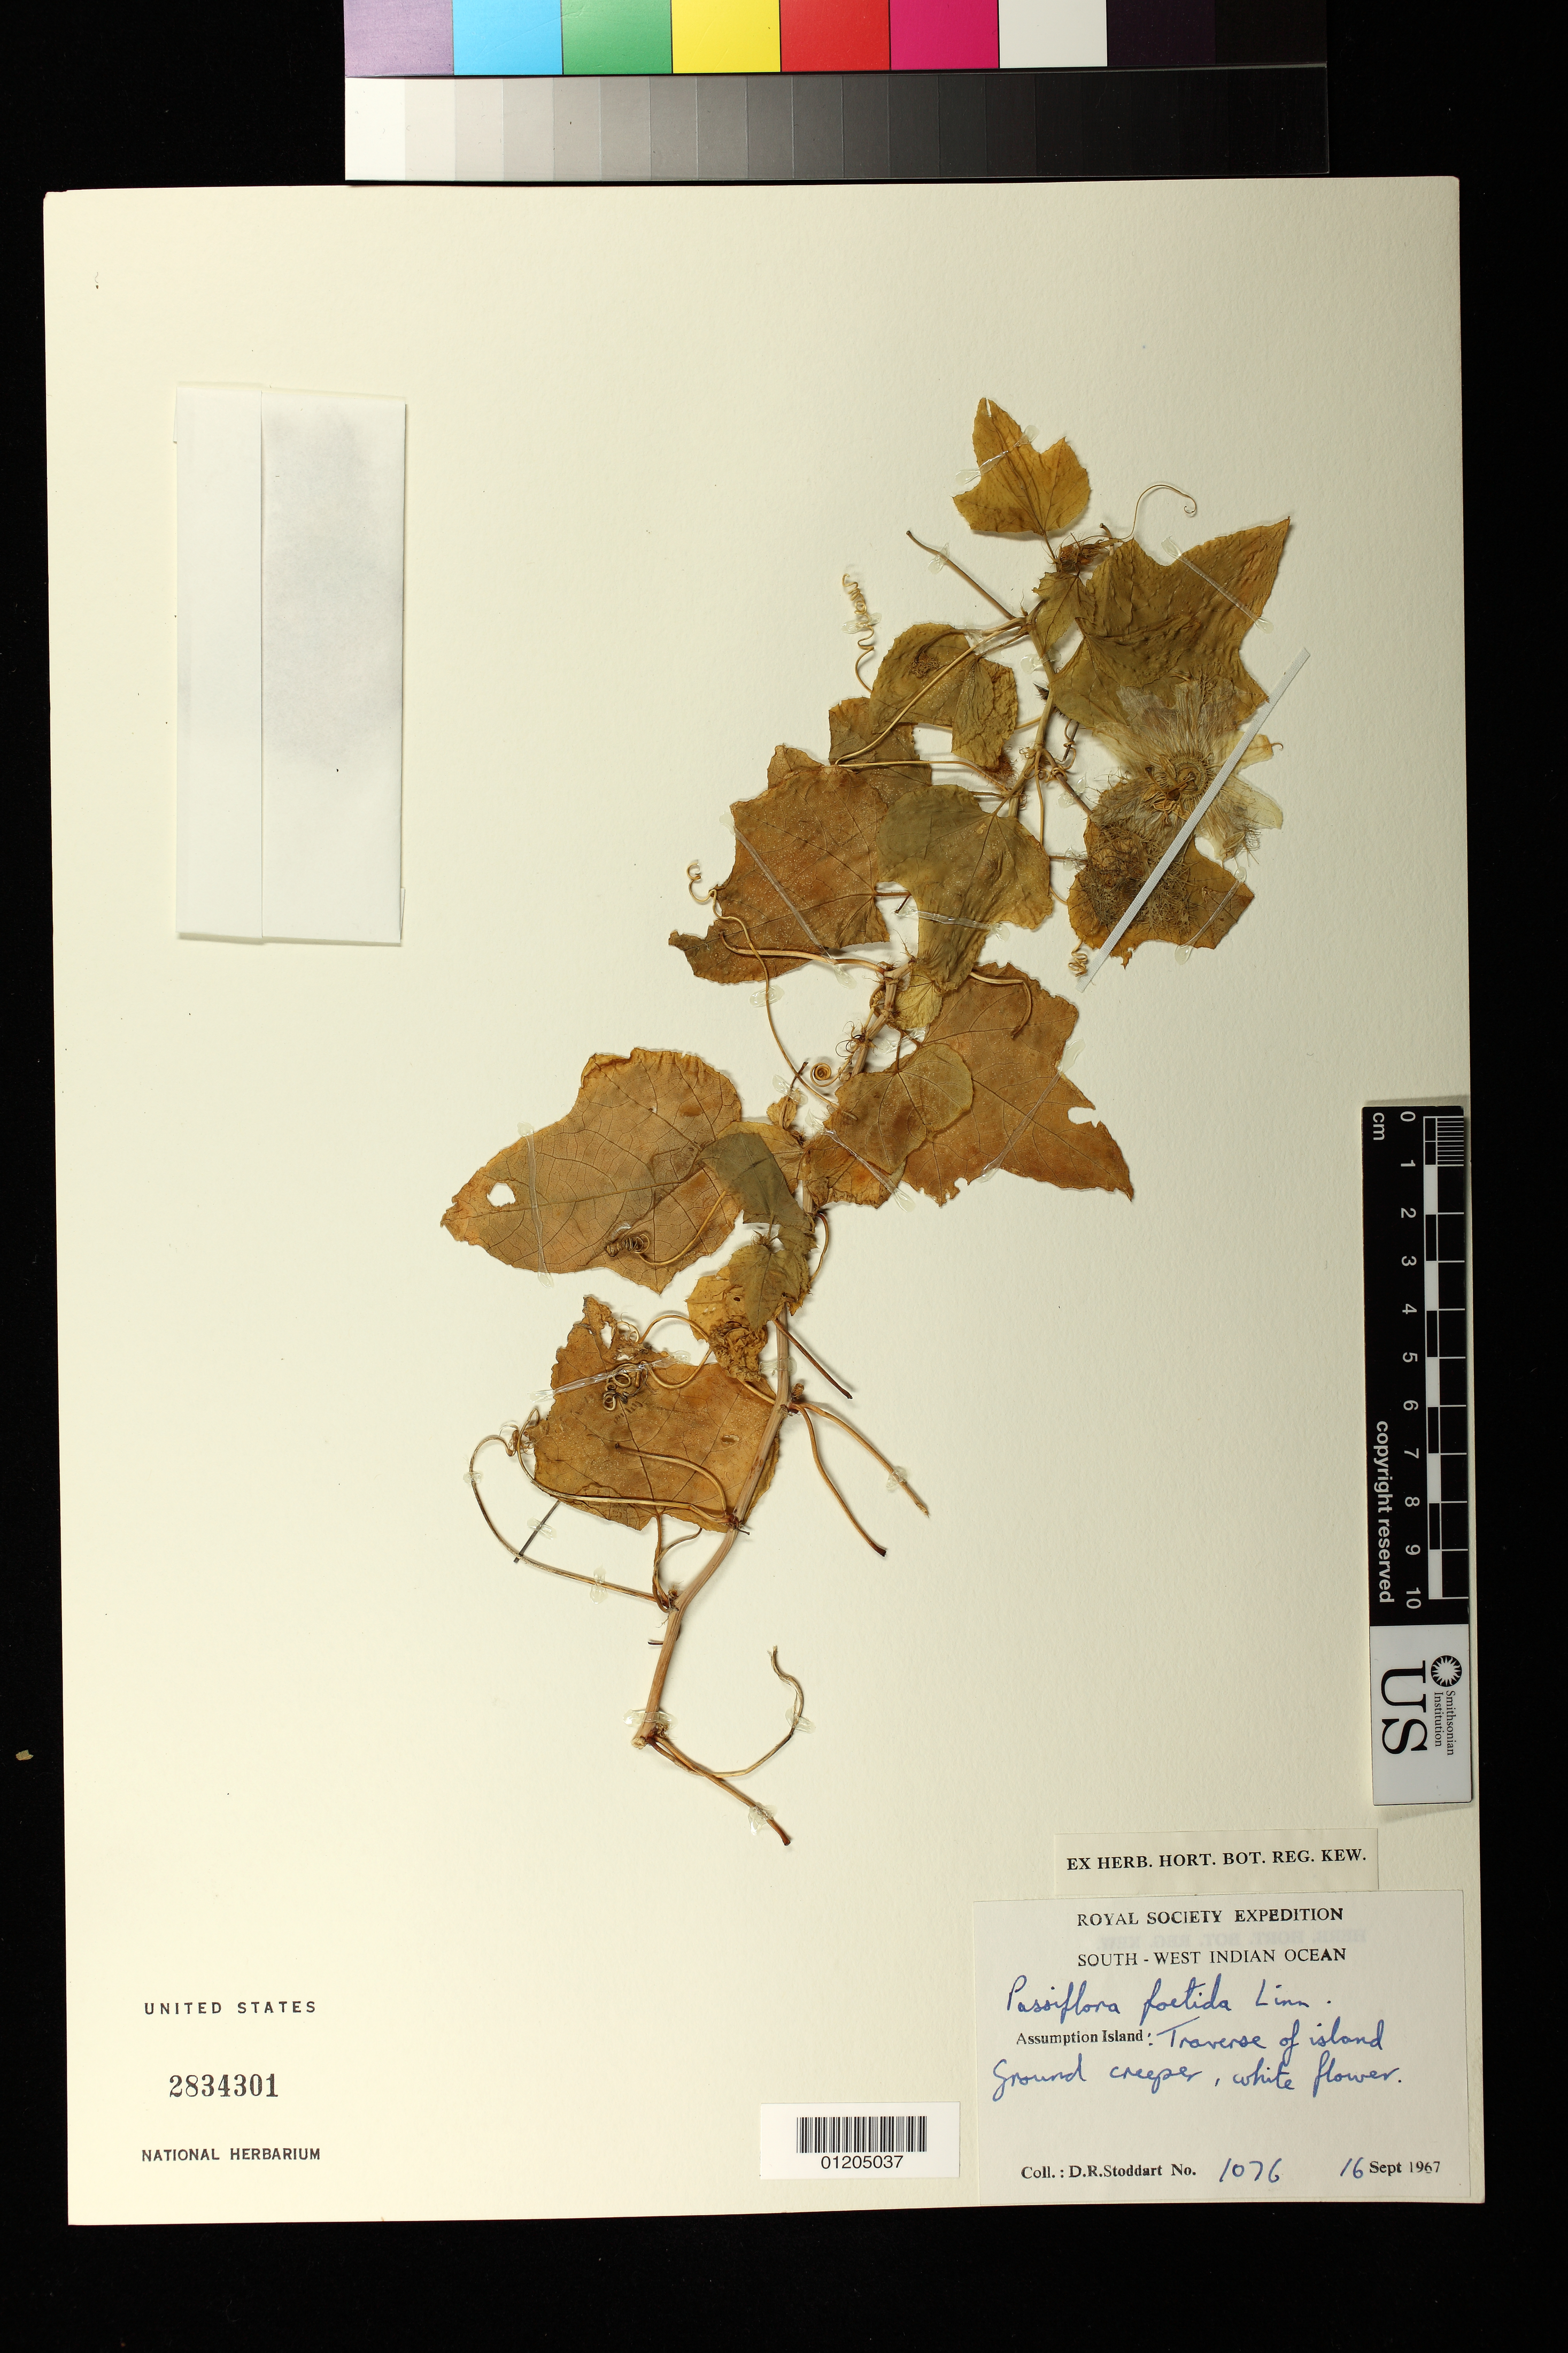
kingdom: Plantae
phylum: Tracheophyta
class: Magnoliopsida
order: Malpighiales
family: Passifloraceae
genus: Passiflora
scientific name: Passiflora foetida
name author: L.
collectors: D. R. Stoddart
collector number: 1076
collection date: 1967-09-16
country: Seychelles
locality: Assumption Island: Traverse of island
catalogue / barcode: US 2834301